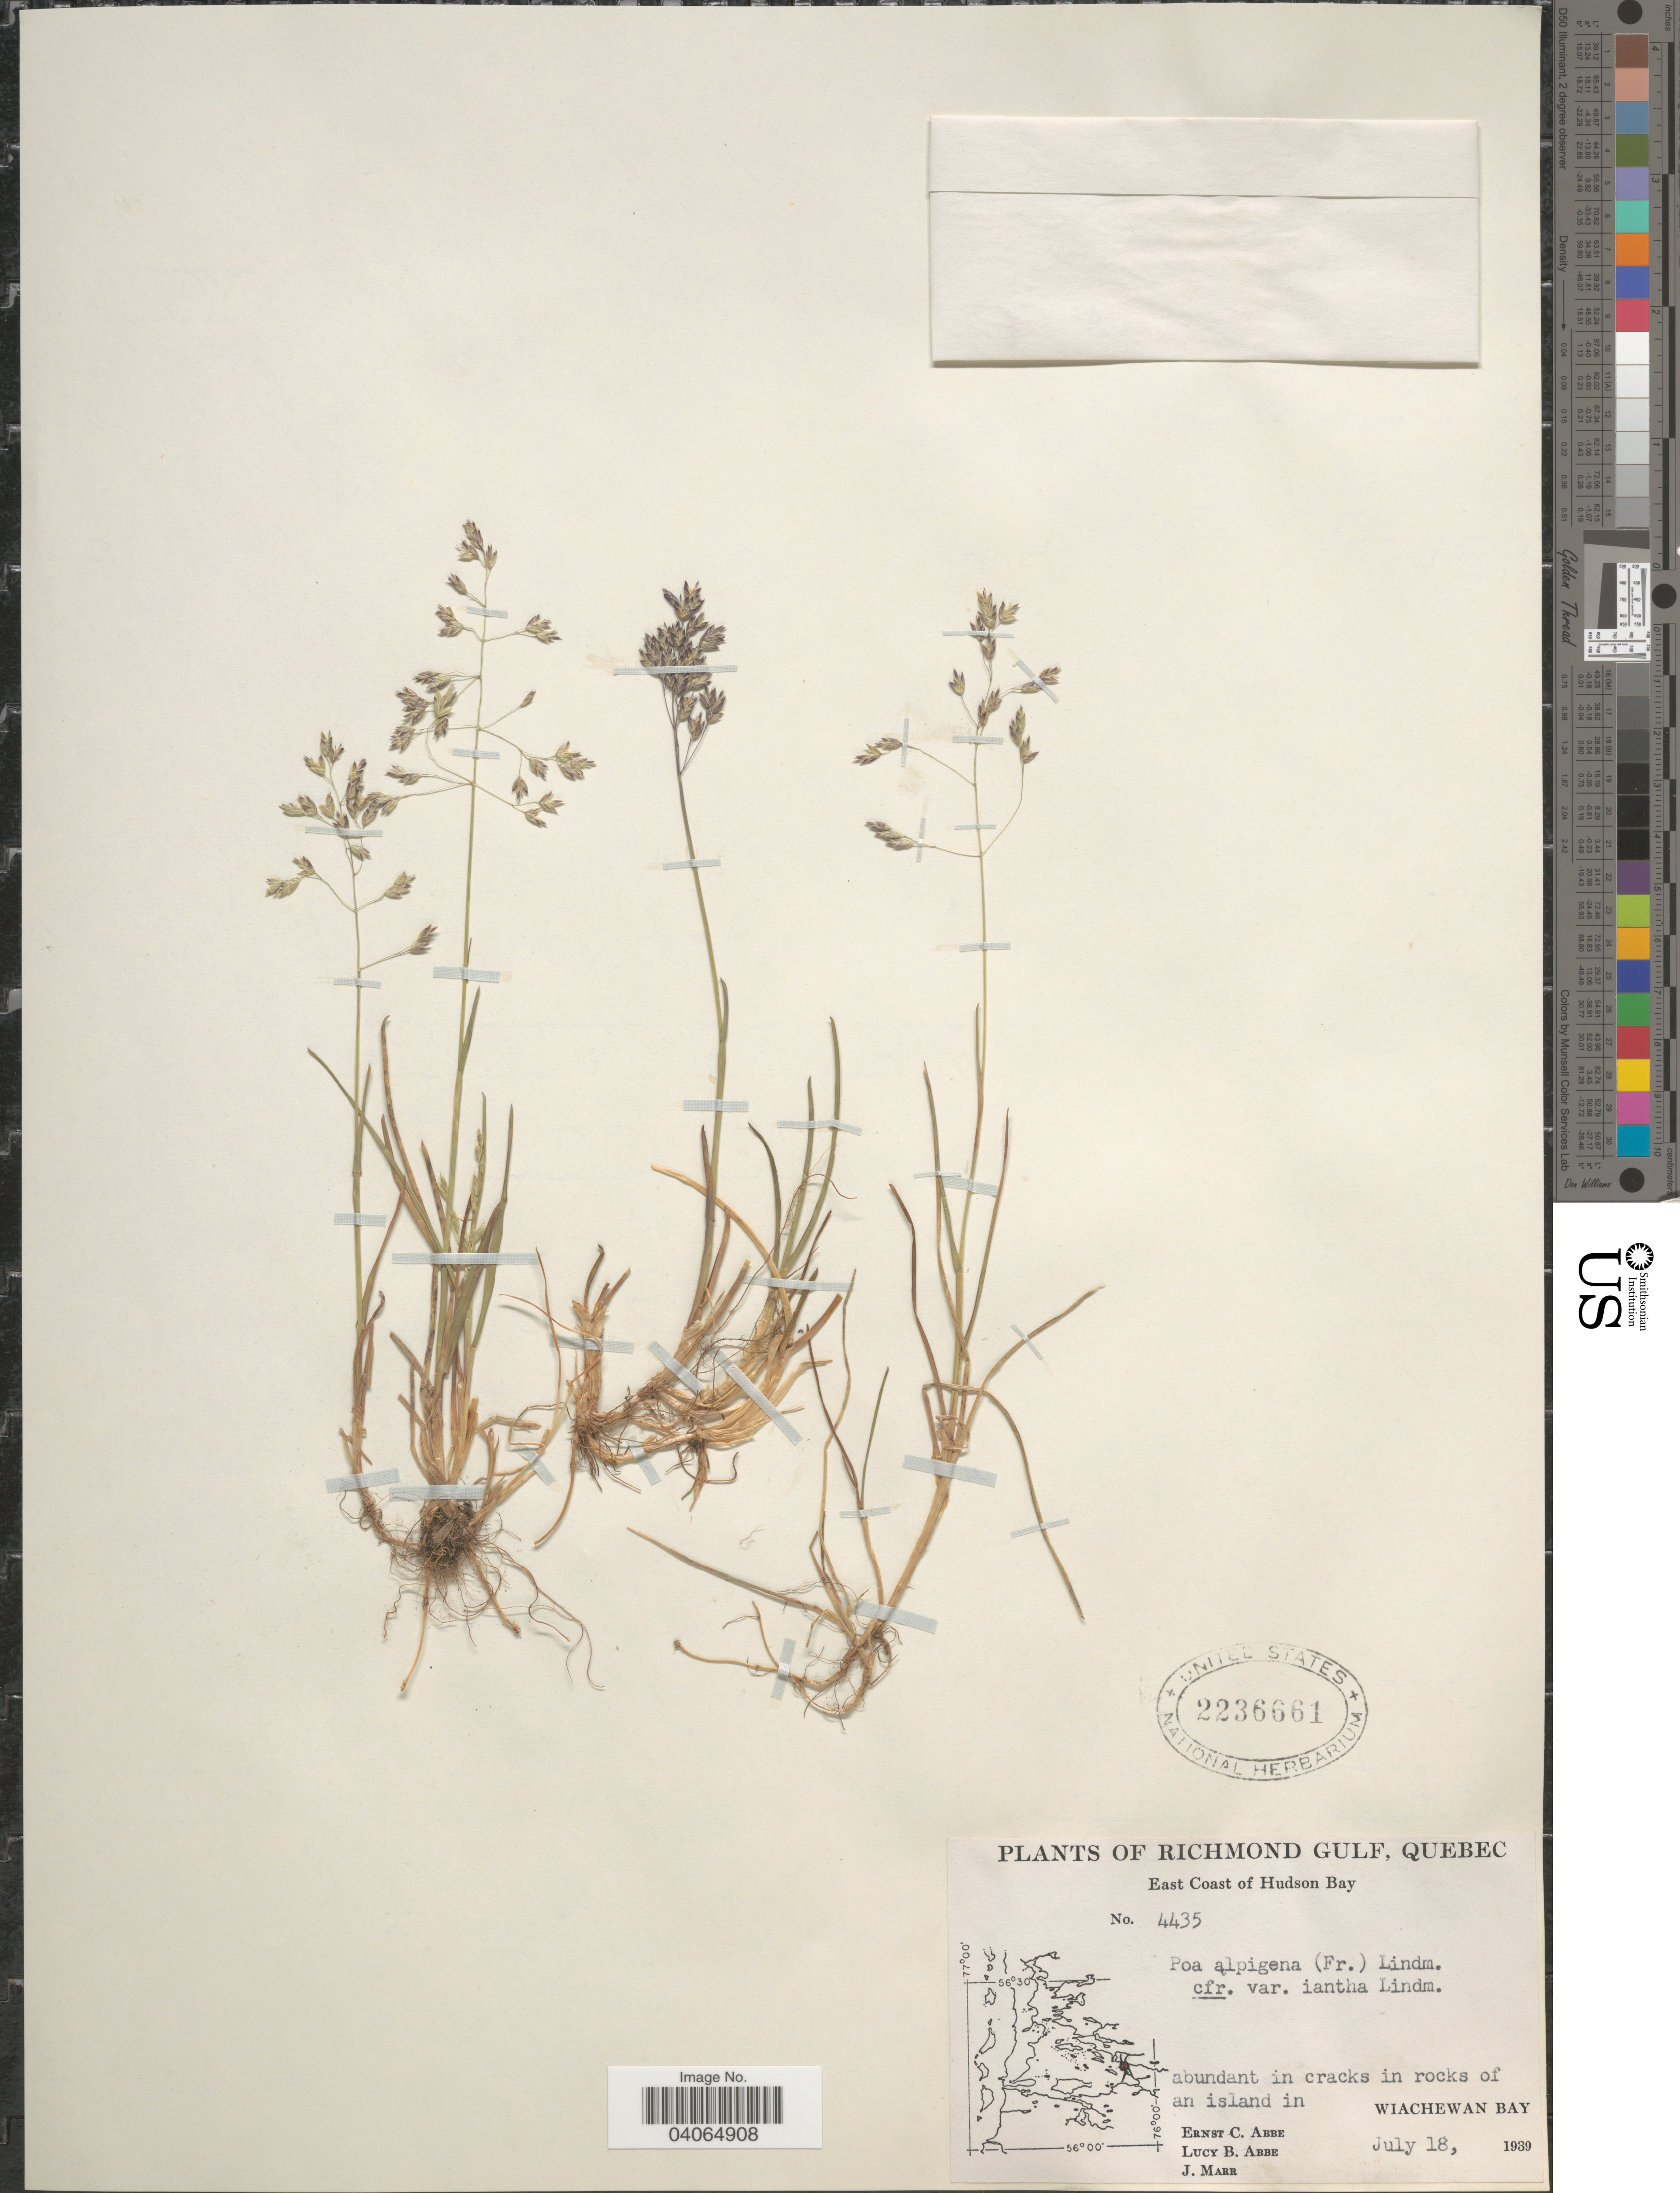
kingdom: Plantae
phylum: Tracheophyta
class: Liliopsida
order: Poales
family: Poaceae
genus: Poa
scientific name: Poa pratensis subsp. alpigena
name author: (Lindm.) Hiitonen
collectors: E. C. Abbe, L. B. Abbe & J. Marr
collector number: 4435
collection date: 1939-07-18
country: Canada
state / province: Quebec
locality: Richmond Gulf. East Coast of Hudson Bay. In rocks of an island in Wiachewan Bay.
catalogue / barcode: US 2236661